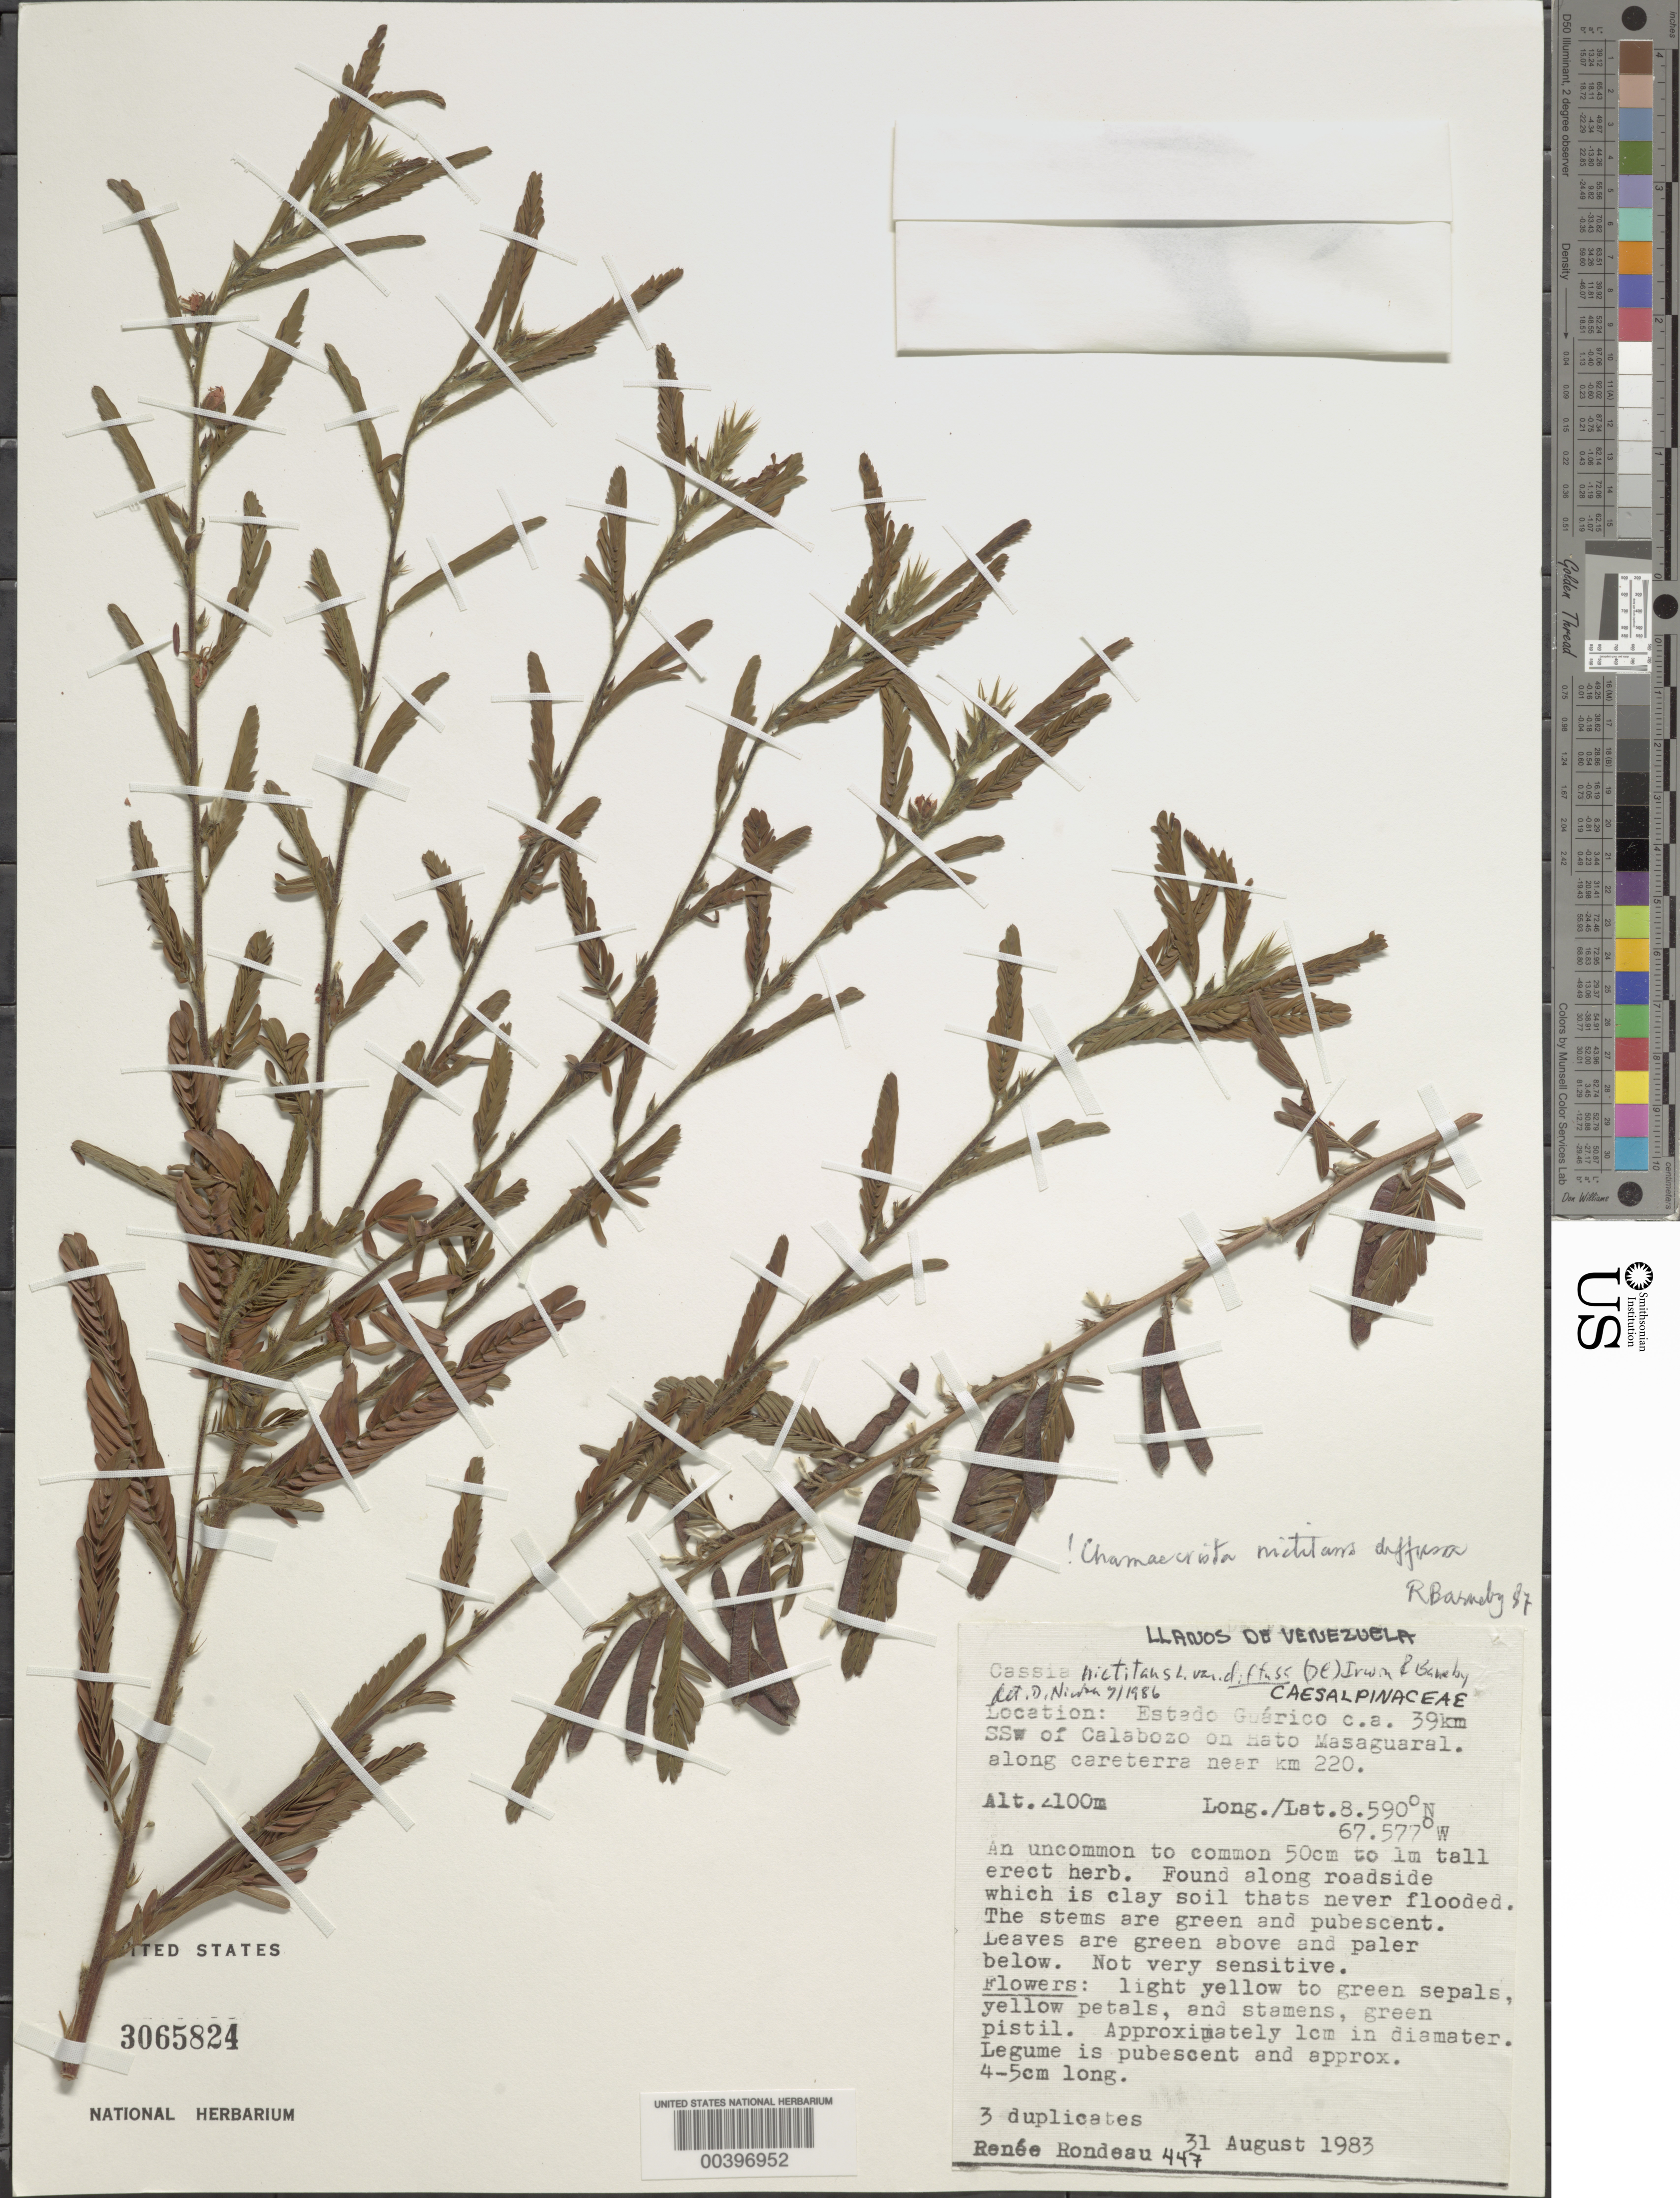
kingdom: Plantae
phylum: Tracheophyta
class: Magnoliopsida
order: Fabales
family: Fabaceae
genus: Chamaecrista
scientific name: Chamaecrista nictitans var. diffusa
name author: (DC.) H.S. Irwin & Barneby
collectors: R. Rondeau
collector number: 447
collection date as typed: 31 Aug 1983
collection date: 1983-08-31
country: Venezuela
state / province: Guárico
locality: Ca 39 km ssw of calabozo on hato masaguaral along careterra near km 220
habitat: Along roadside in clay soil, never flooded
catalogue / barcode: US 3065824